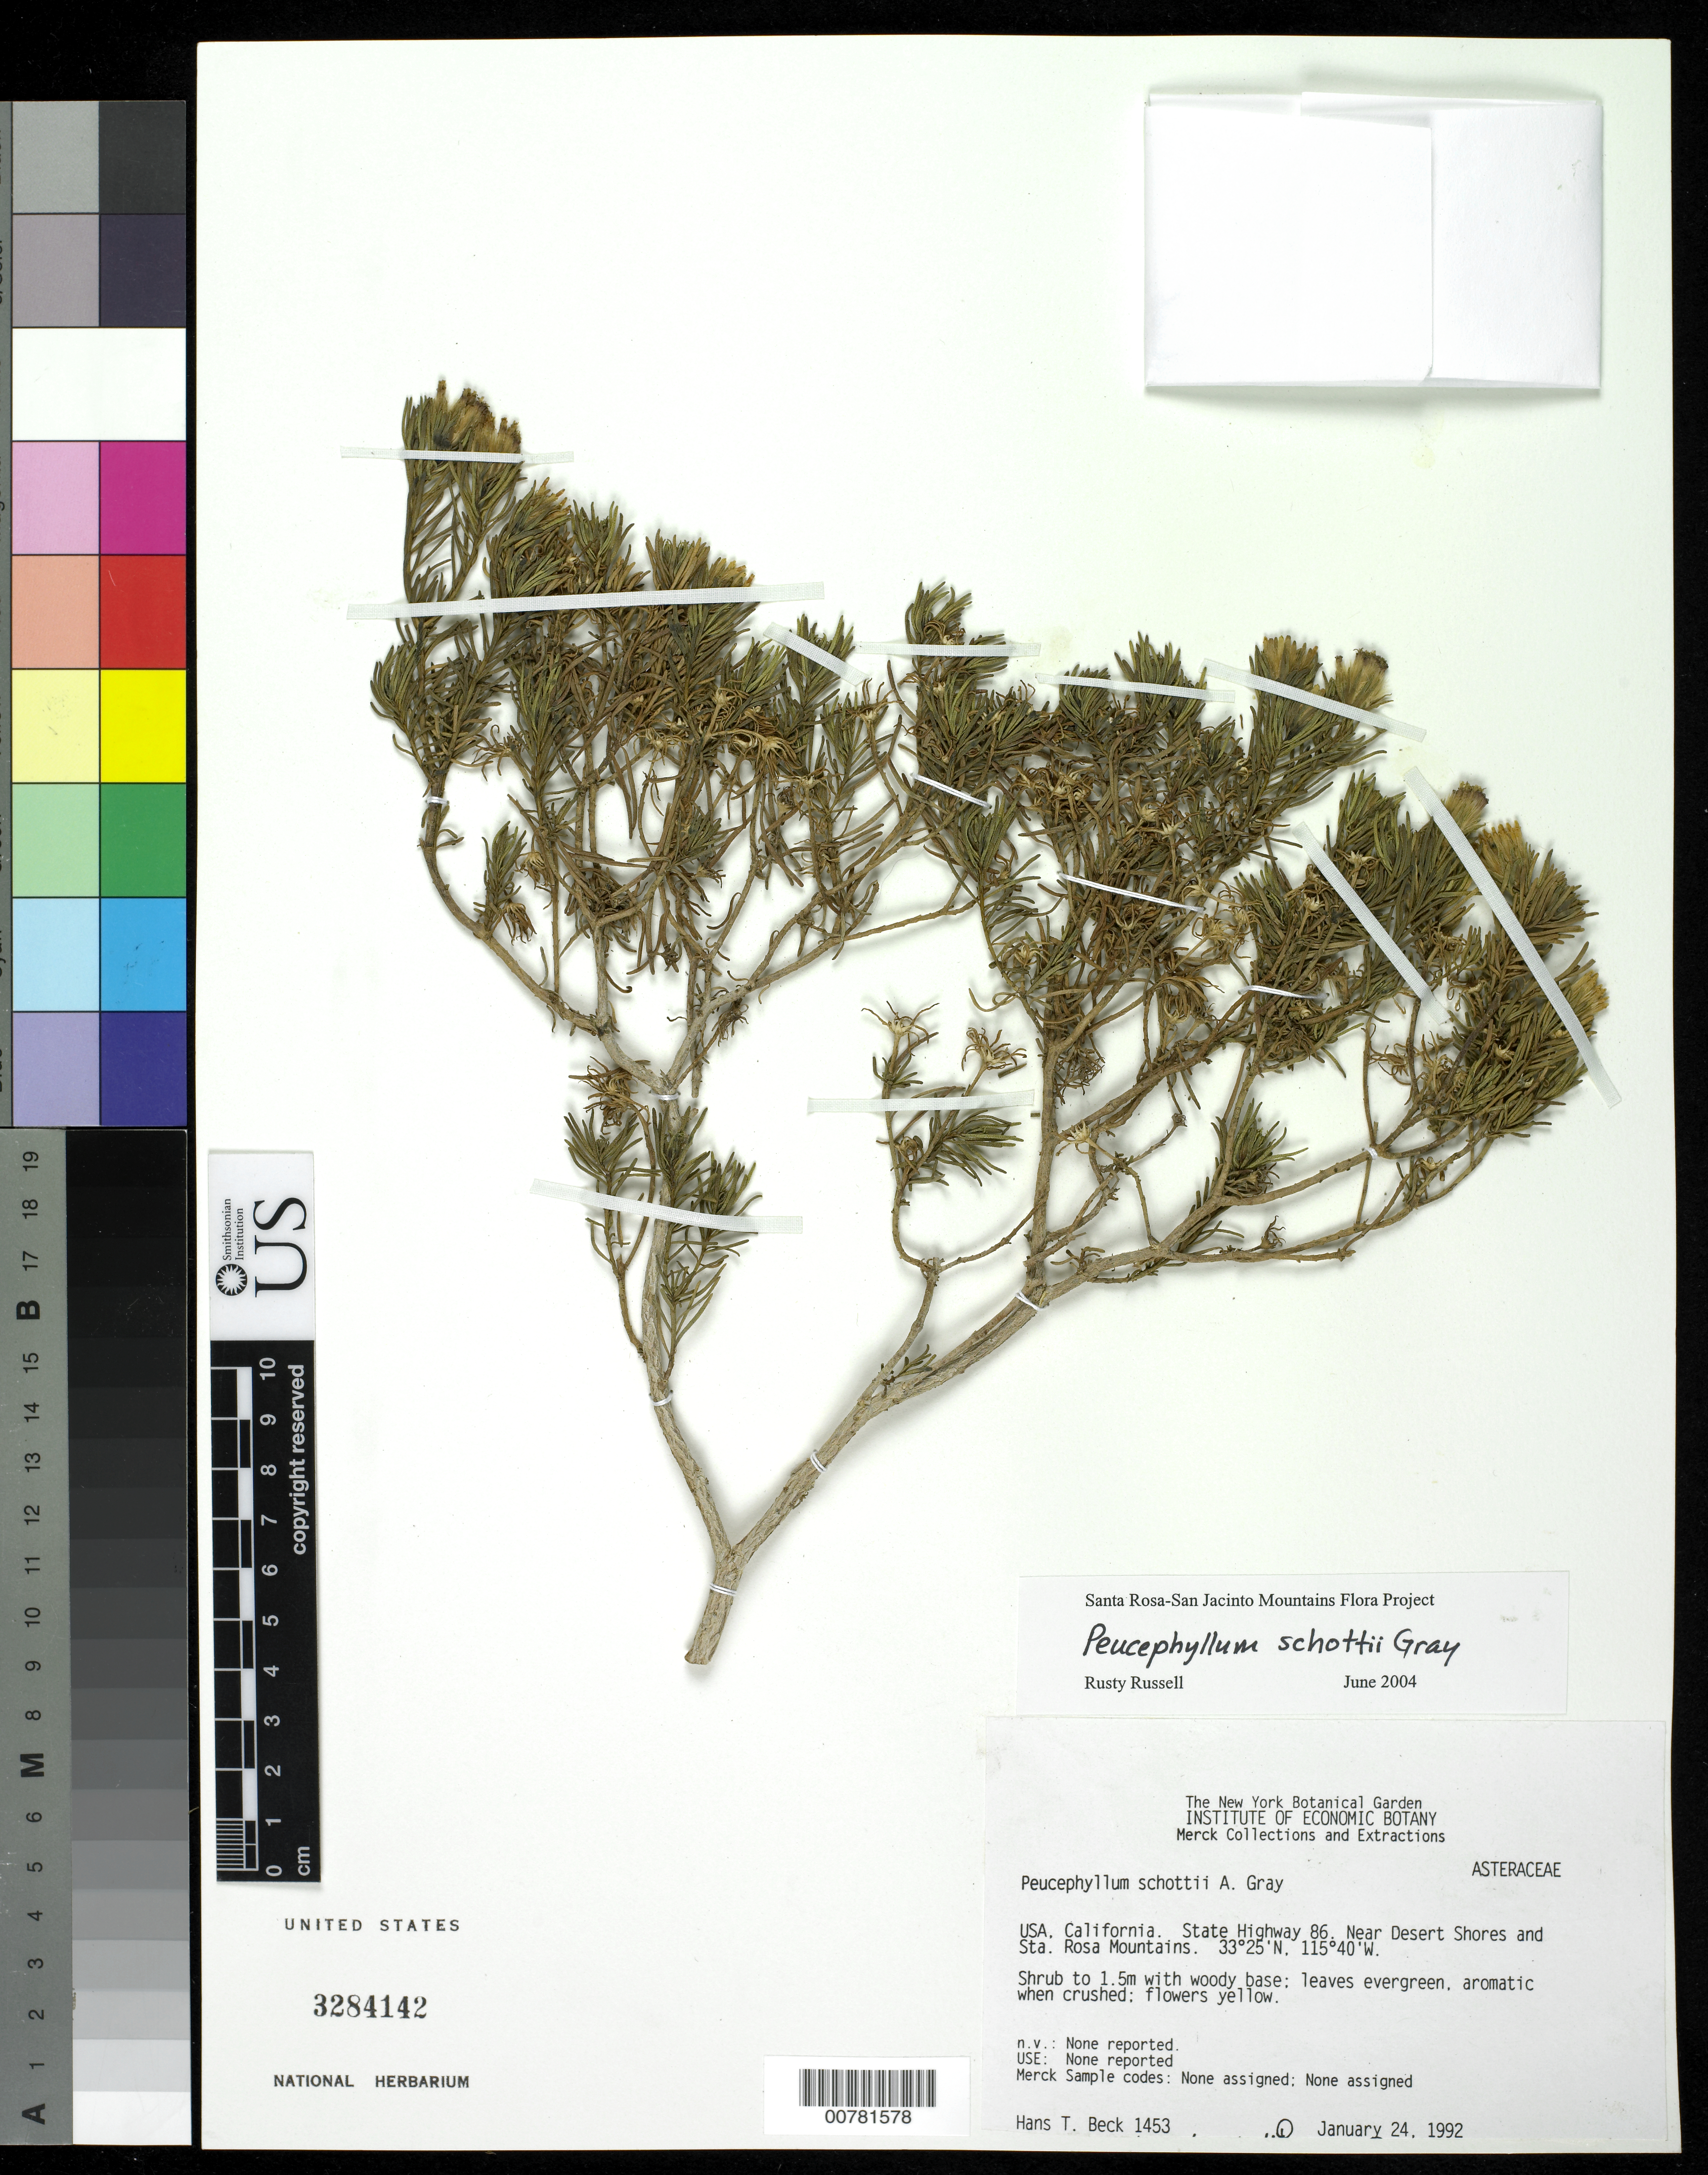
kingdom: Plantae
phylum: Tracheophyta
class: Magnoliopsida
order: Asterales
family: Asteraceae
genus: Peucephyllum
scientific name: Peucephyllum schottii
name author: A. Gray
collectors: H. T. Beck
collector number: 1453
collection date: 1992-01-24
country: United States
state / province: California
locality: State Highway 86. Near Desert Shores and Sta. Rosa Mountains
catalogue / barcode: US 3284142